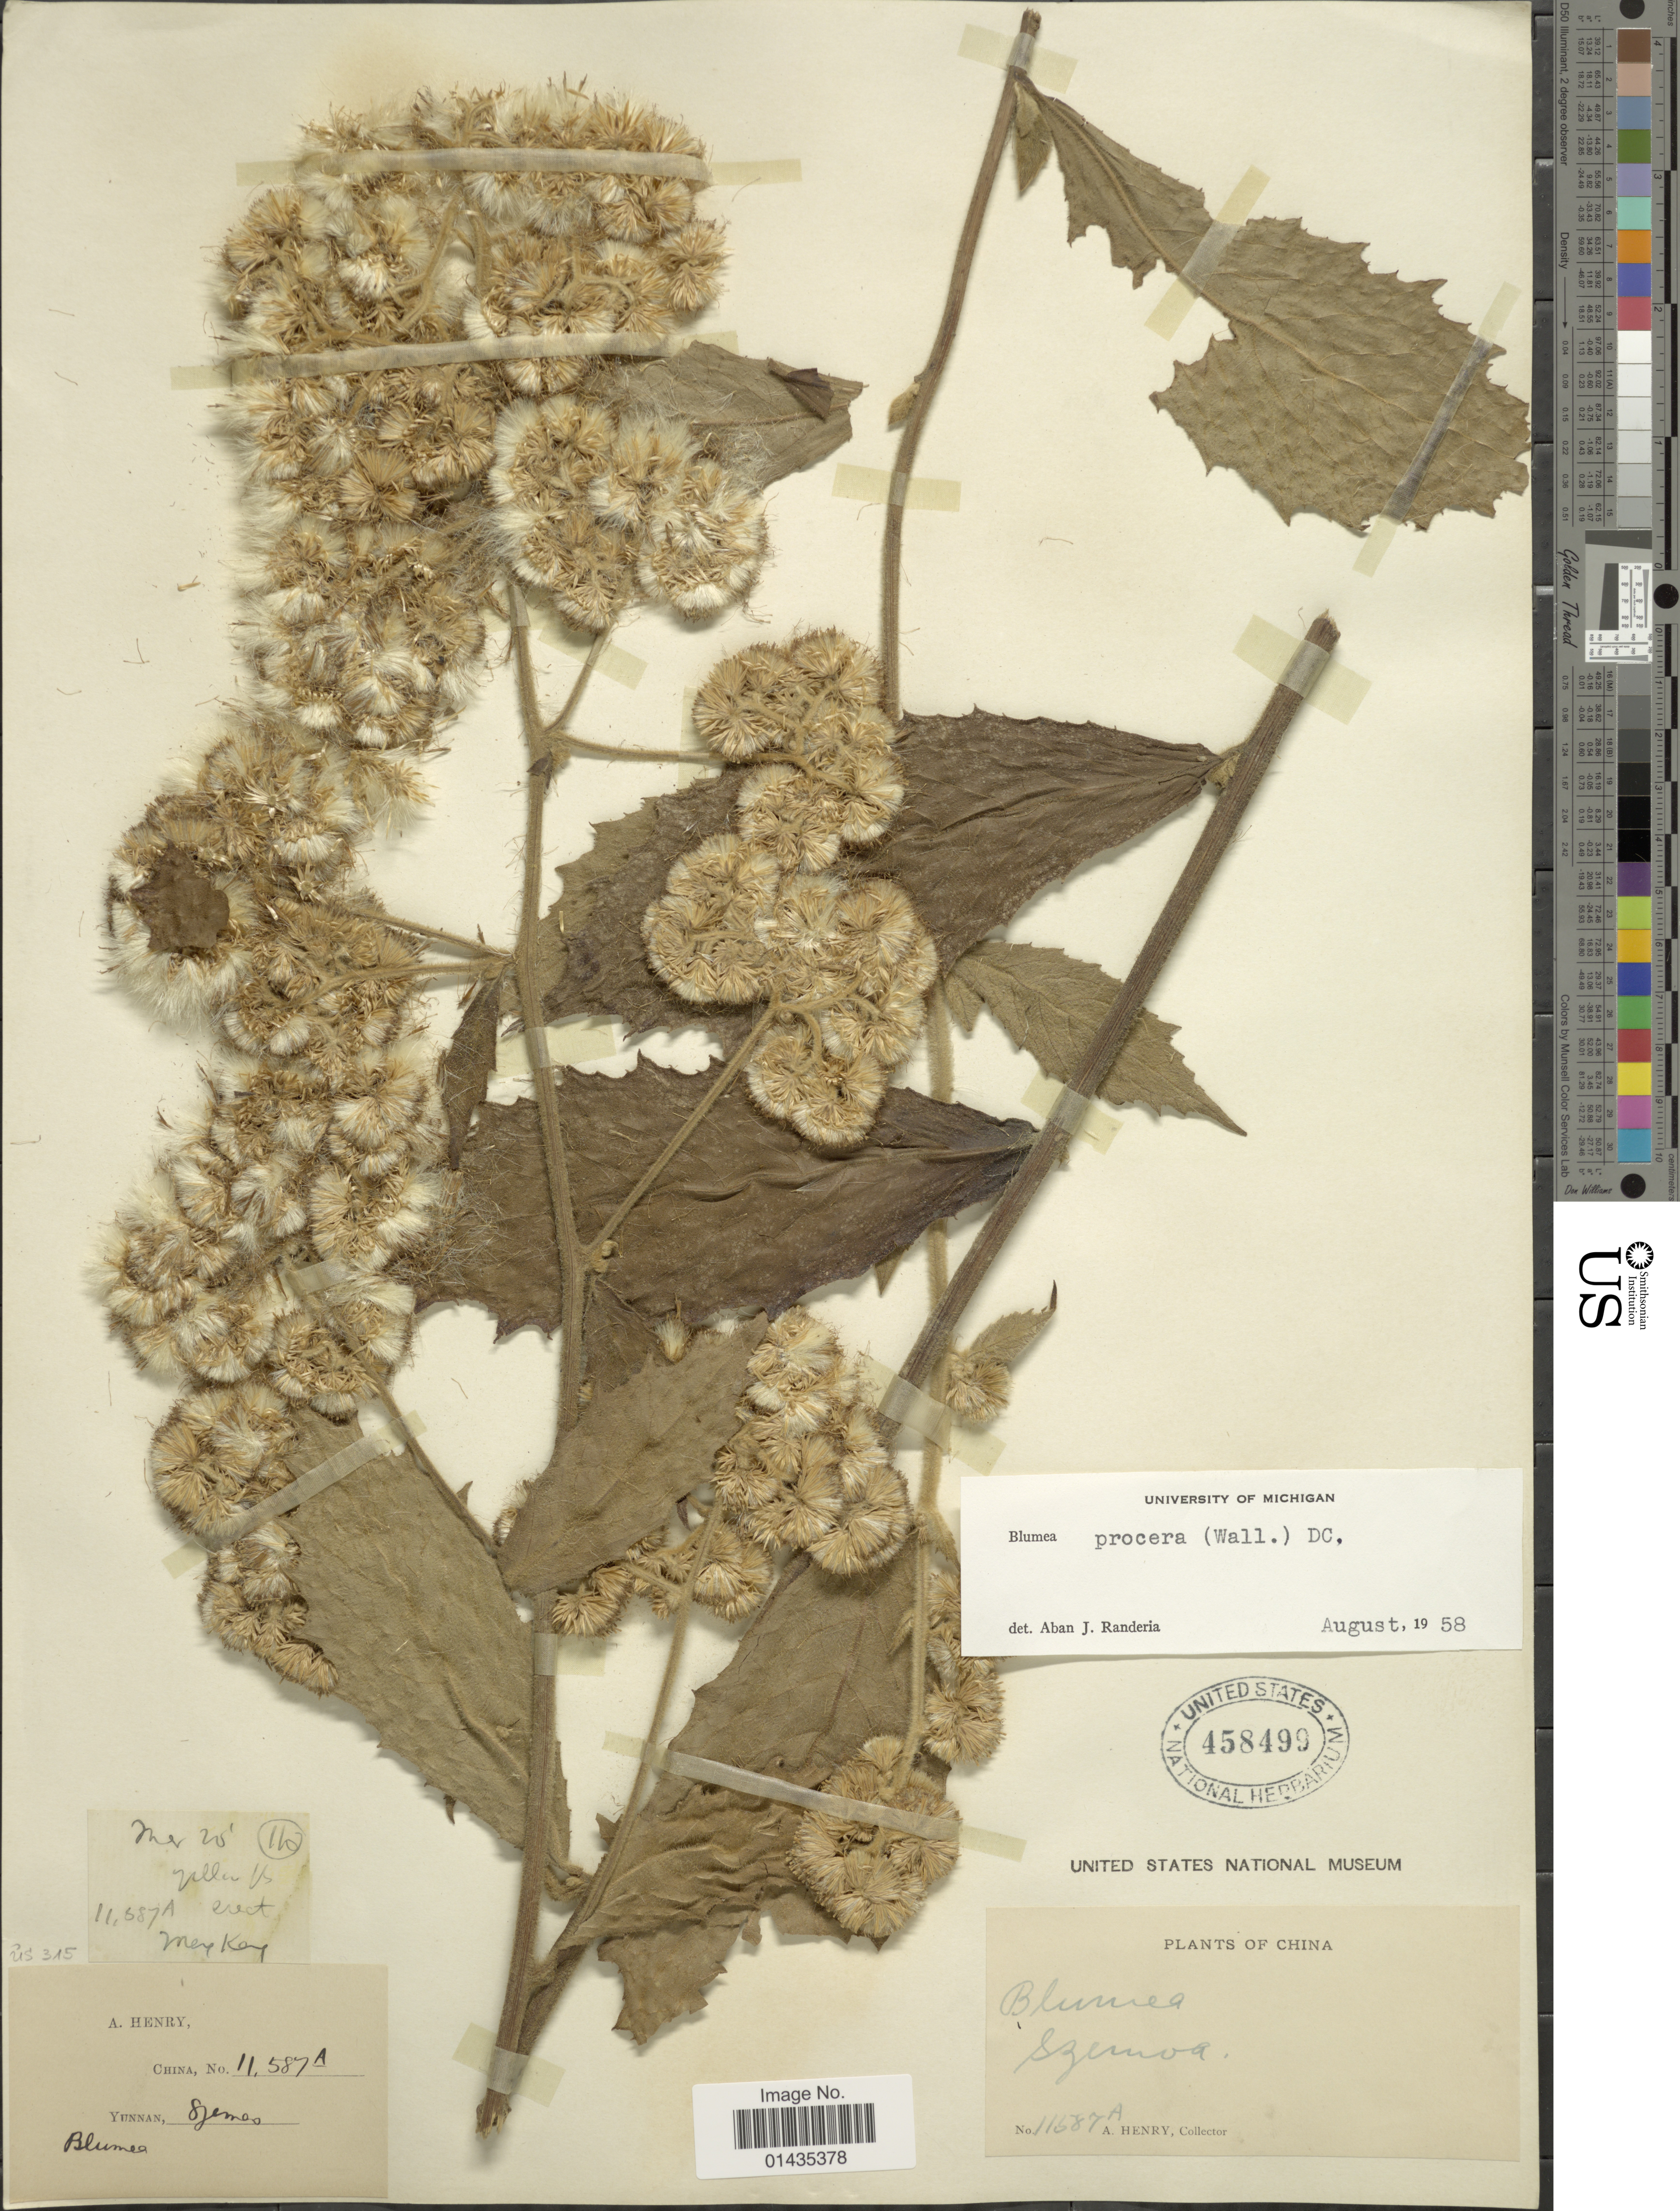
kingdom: Plantae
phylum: Tracheophyta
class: Magnoliopsida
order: Asterales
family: Asteraceae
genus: Blumea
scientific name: Blumea procera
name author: (Wall.) DC.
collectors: A. Henry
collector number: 11587 A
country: China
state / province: Yunnan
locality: Szemoa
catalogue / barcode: US 458499